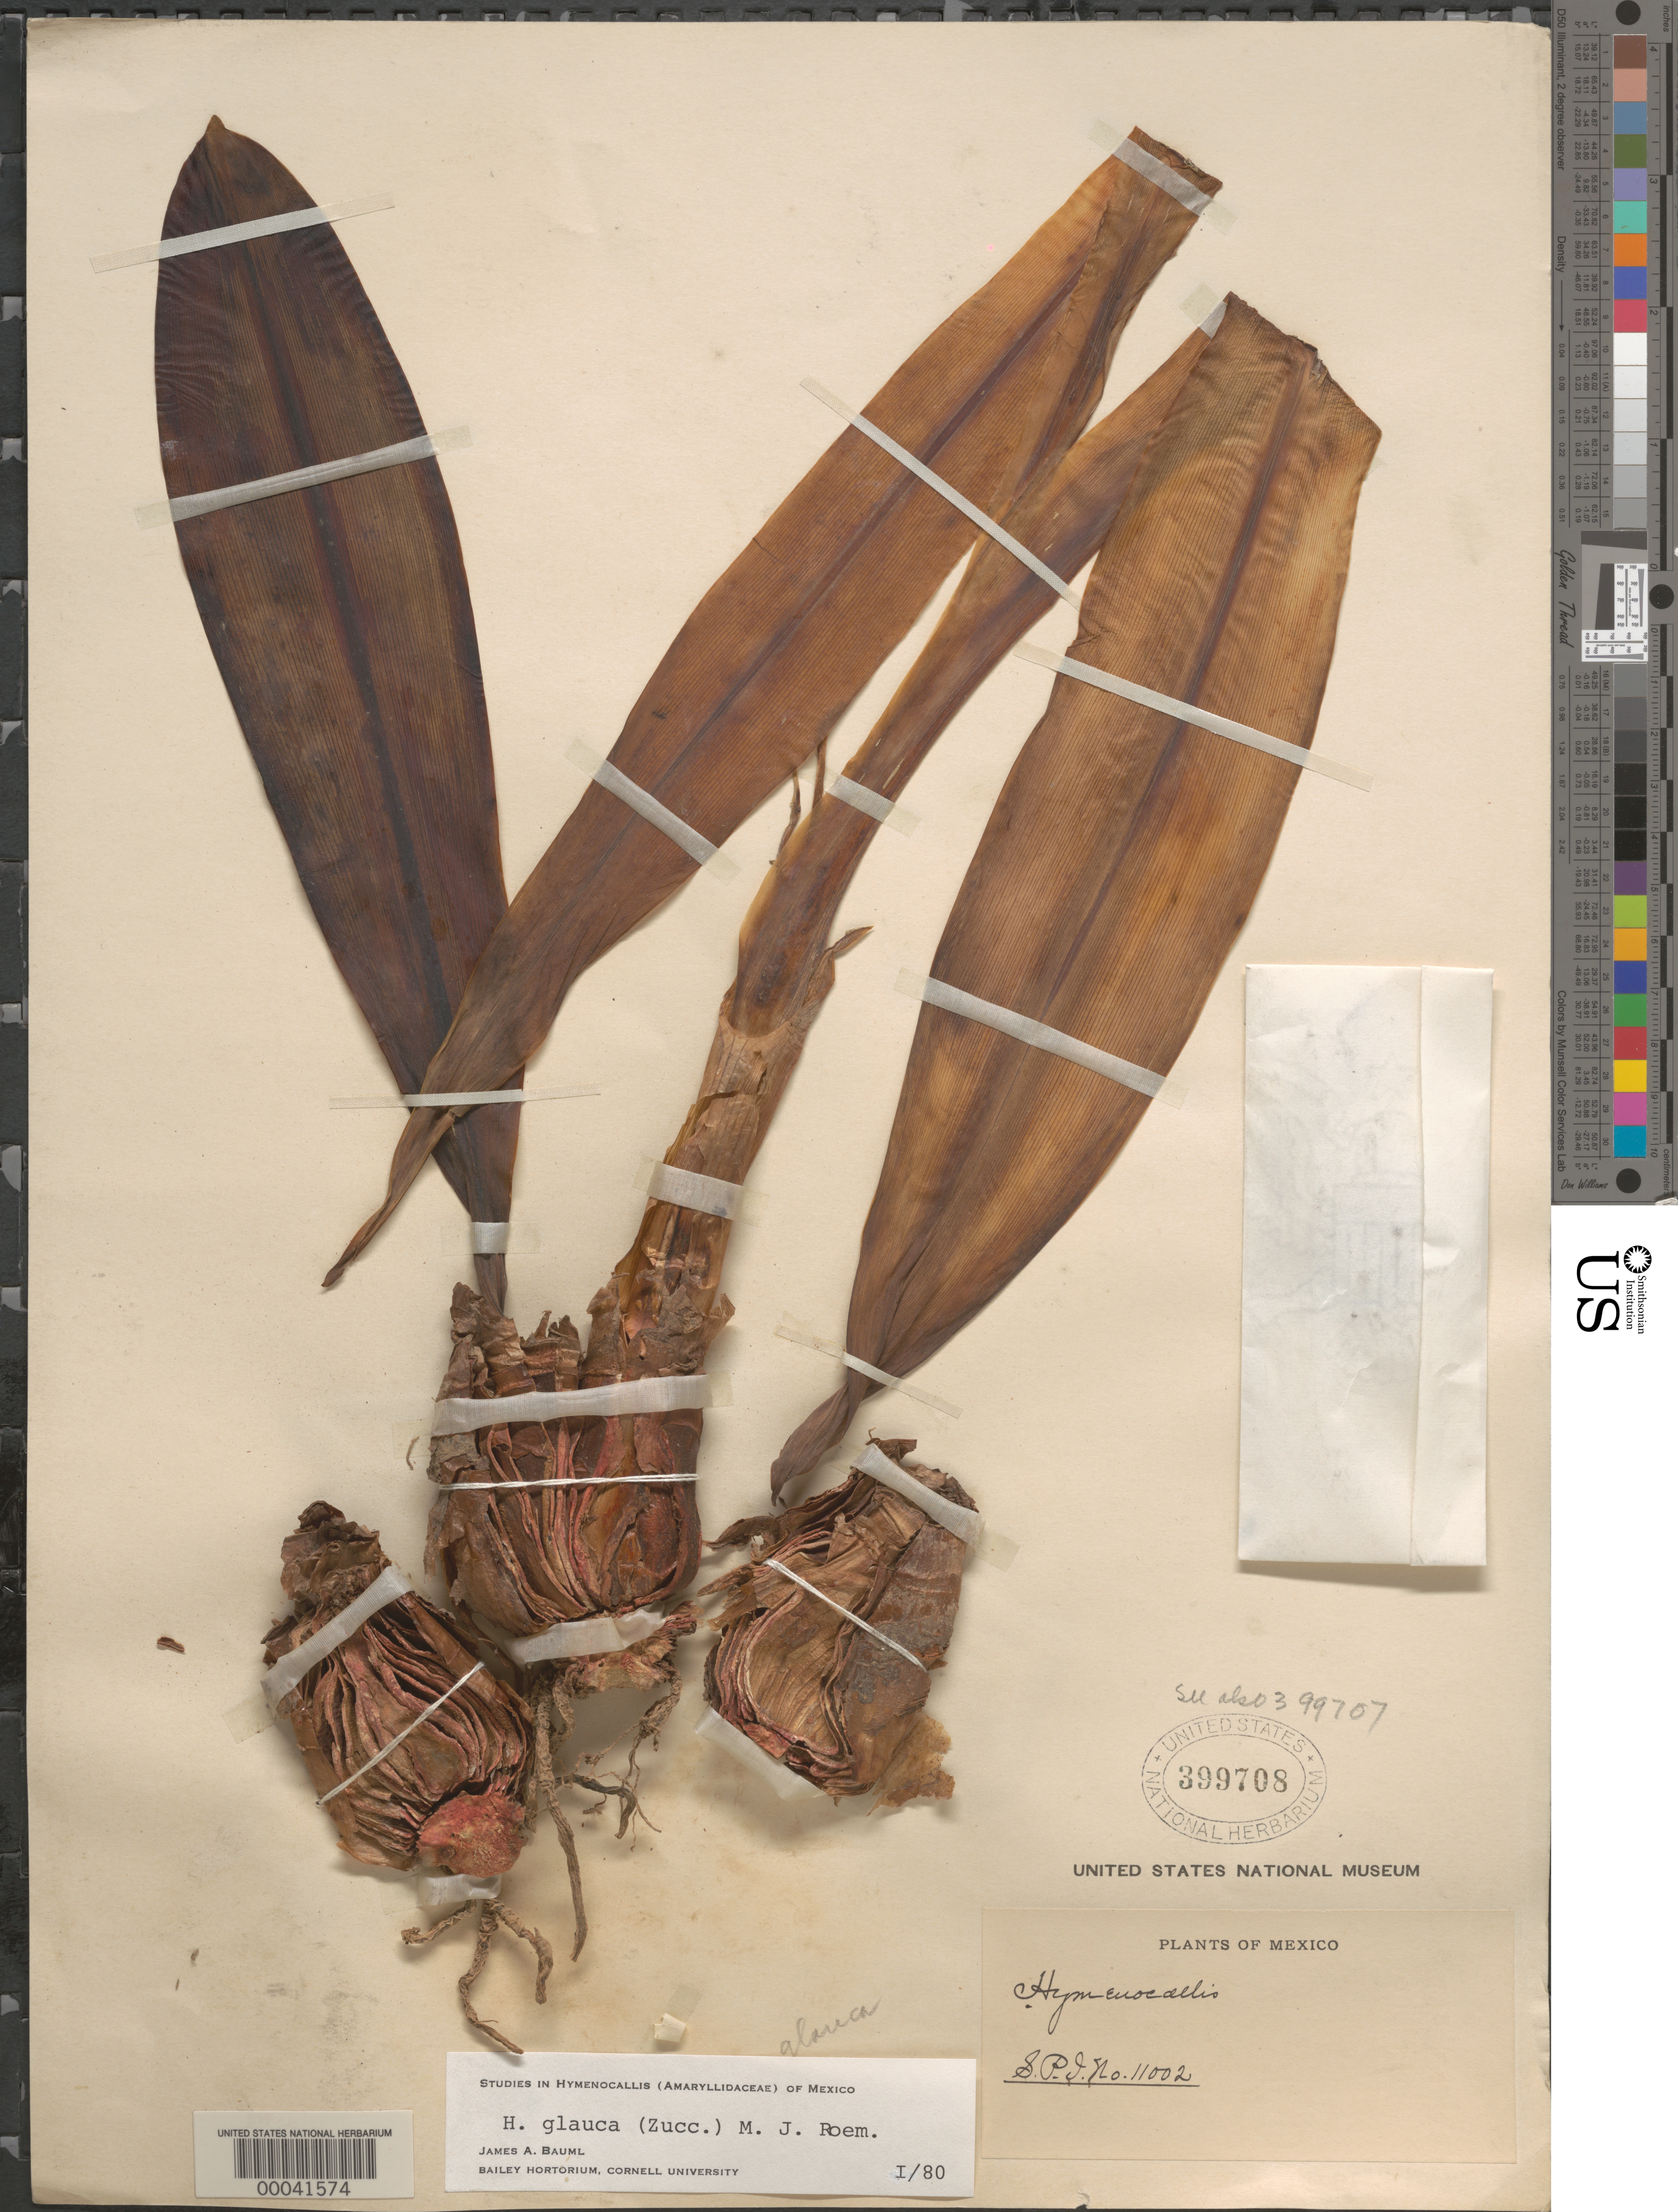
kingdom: Plantae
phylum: Tracheophyta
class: Liliopsida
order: Asparagales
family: Amaryllidaceae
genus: Hymenocallis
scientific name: Hymenocallis choretis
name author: Hemsl.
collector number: S.p.i. # 11002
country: Mexico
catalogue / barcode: US 399708